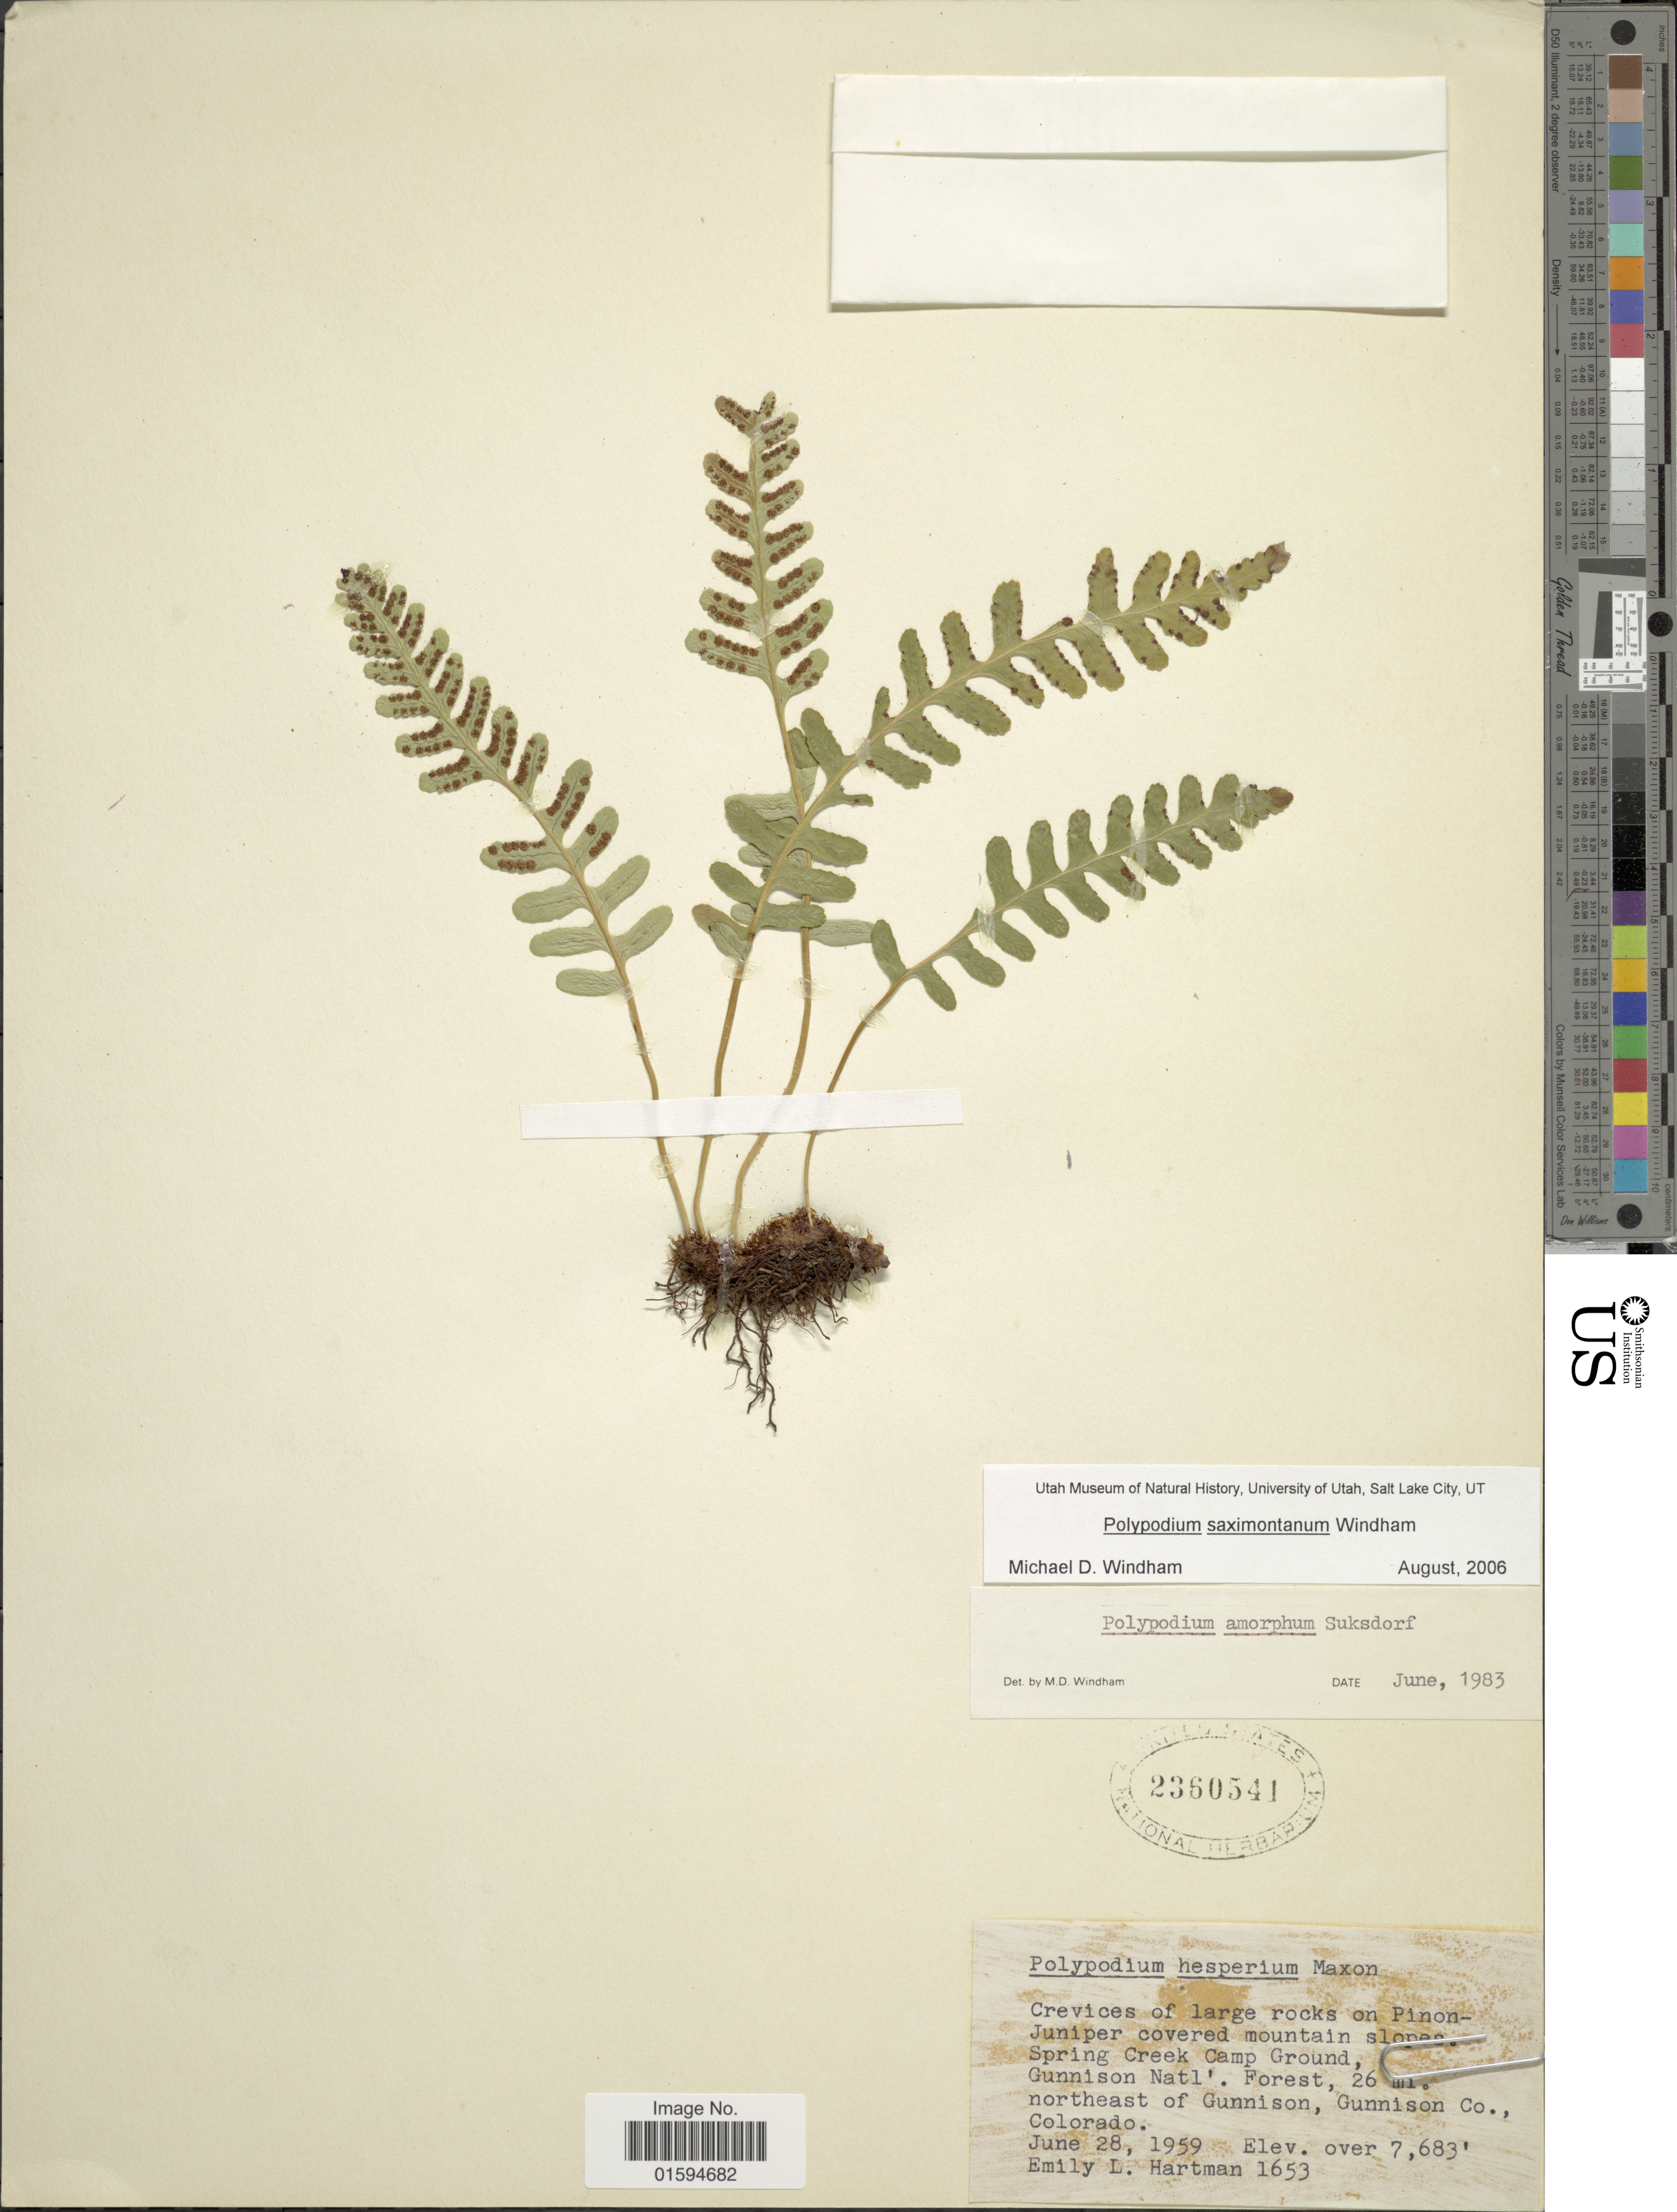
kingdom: Plantae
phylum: Tracheophyta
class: Polypodiopsida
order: Polypodiales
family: Polypodiaceae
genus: Polypodium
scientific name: Polypodium saximontanum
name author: Windham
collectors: E. Hartman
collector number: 1653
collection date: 1959-06-28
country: United States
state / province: Colorado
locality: Spring Creek Camp Ground Gunnison Natl, northeast of Gunnison, Gunnison co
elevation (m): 2342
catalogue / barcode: US 2360541